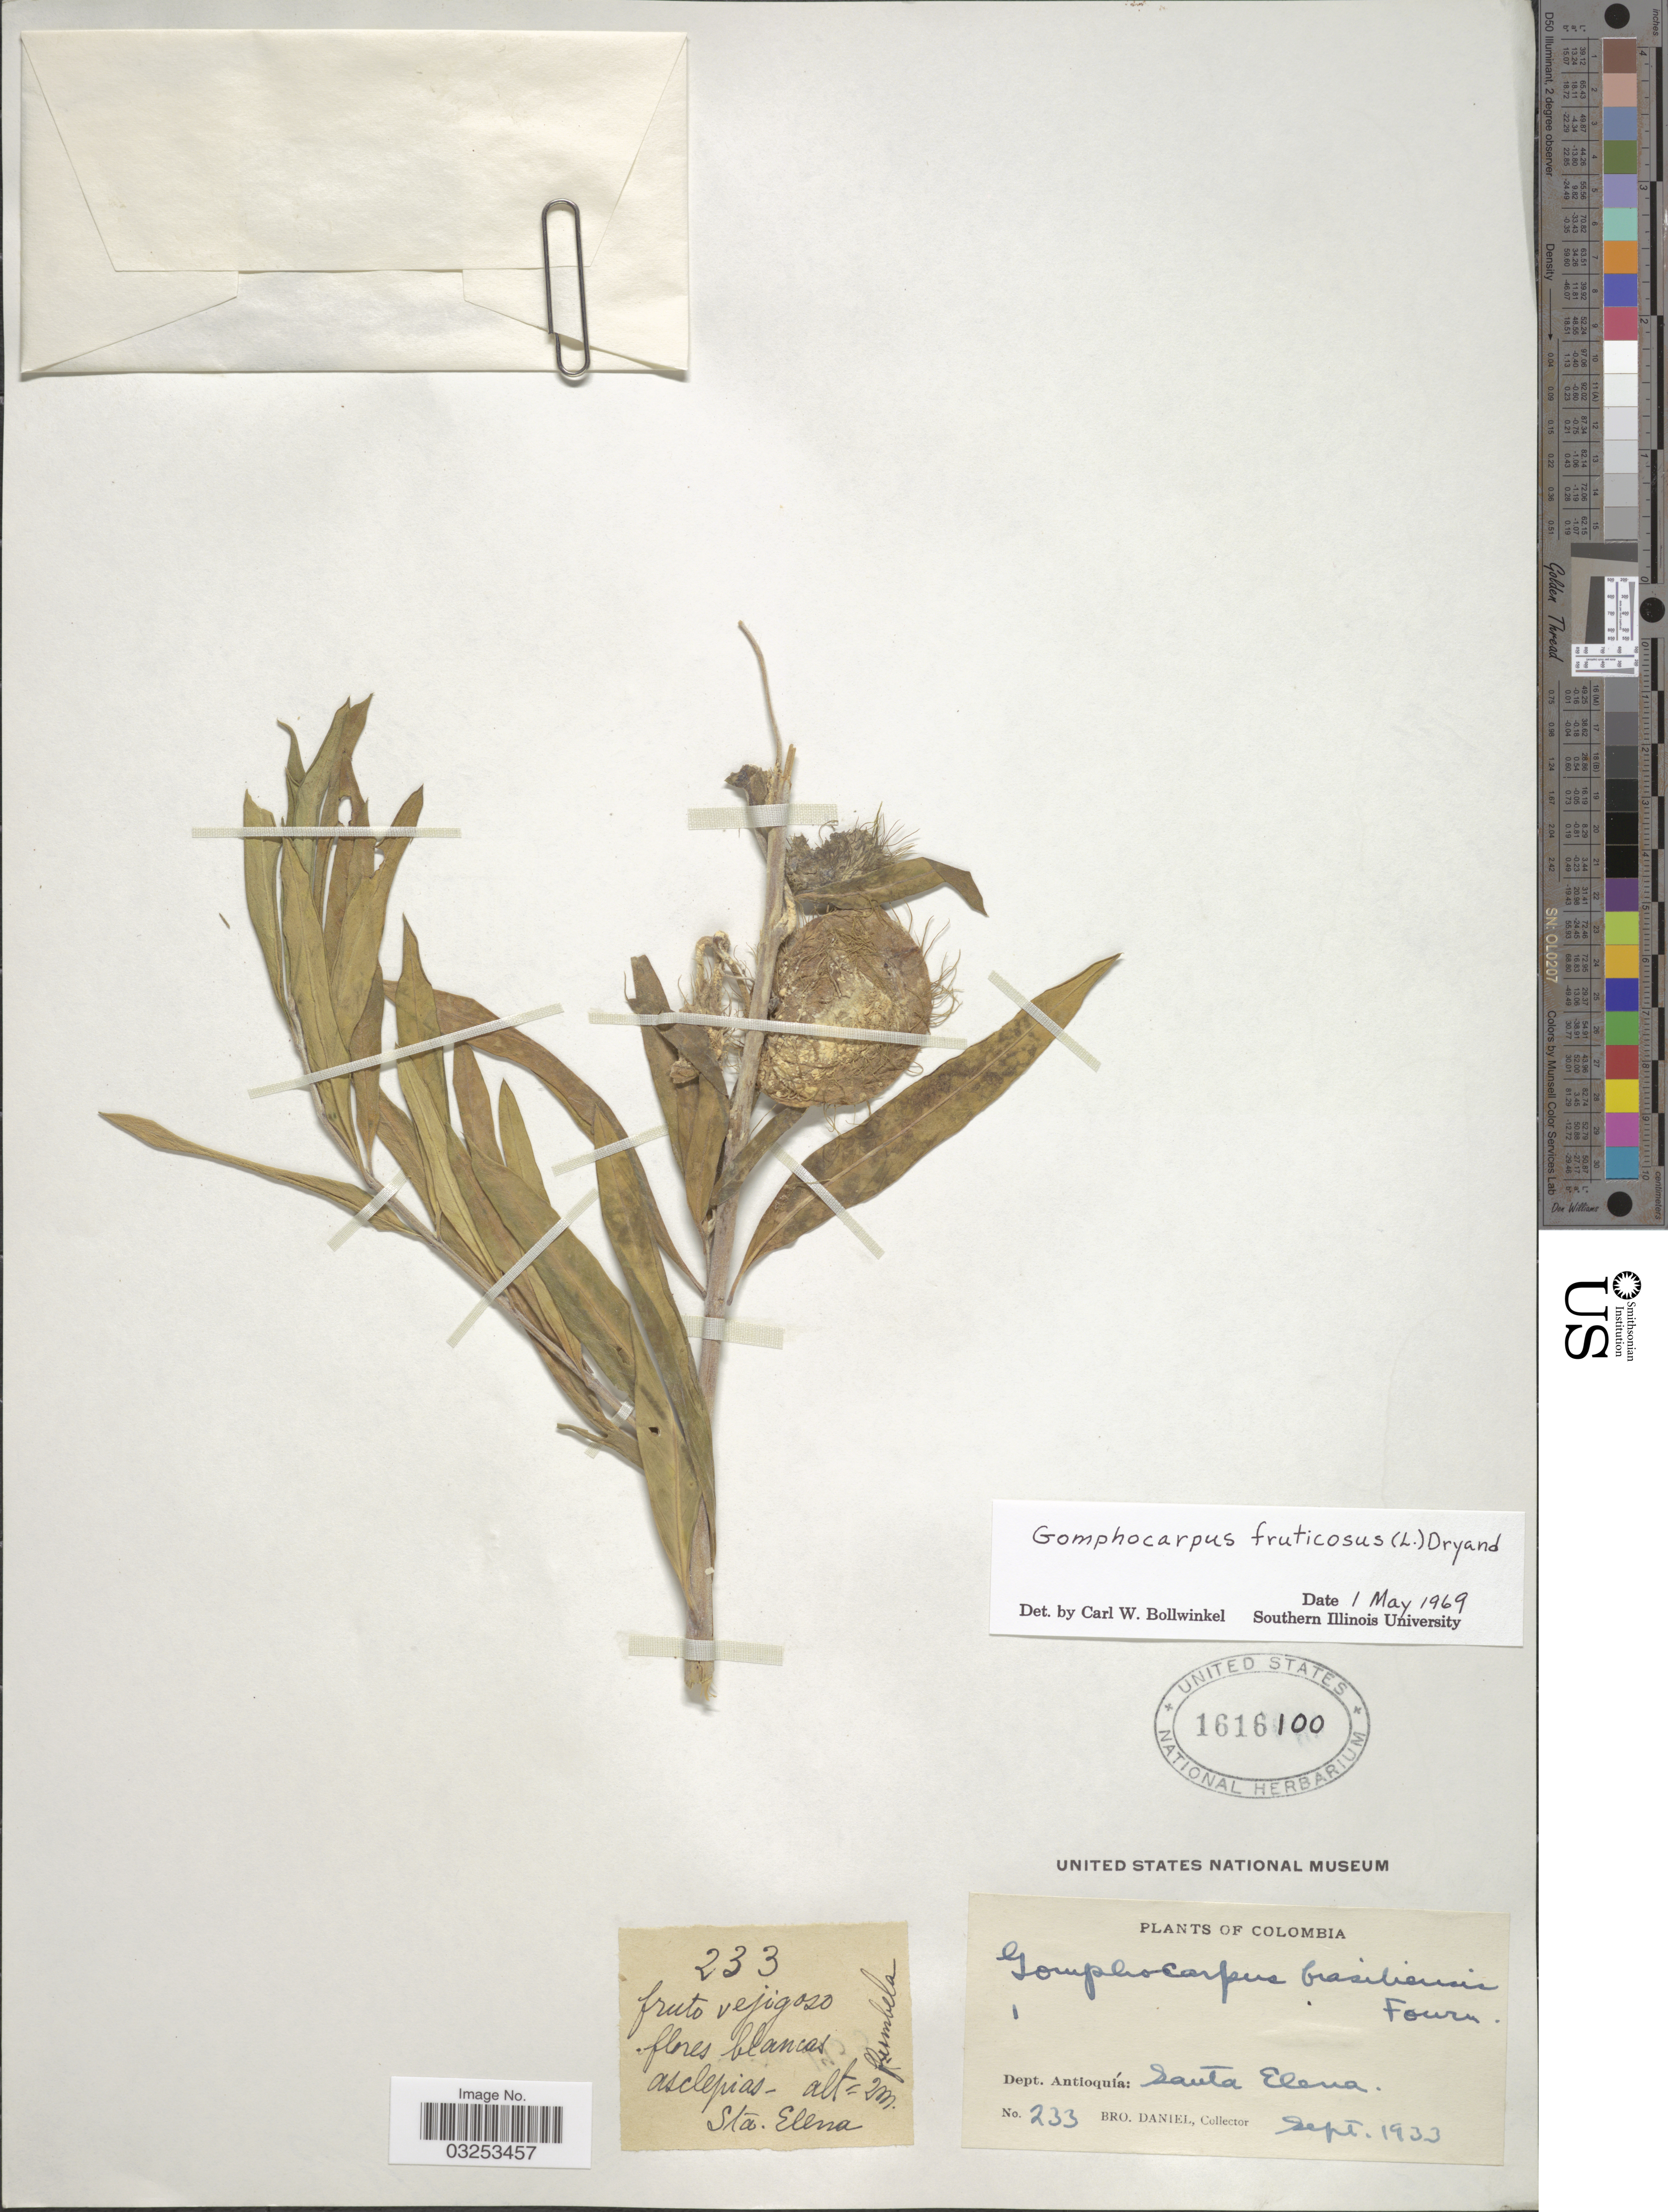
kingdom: Plantae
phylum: Tracheophyta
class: Magnoliopsida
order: Gentianales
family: Apocynaceae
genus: Gomphocarpus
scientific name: Gomphocarpus fruticosus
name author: (L.) W.T. Aiton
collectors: Bro. Daniel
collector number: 233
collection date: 1933-09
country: Colombia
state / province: Antioquia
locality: Dept. Antioquiá: Santa Elena.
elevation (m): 2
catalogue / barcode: US 1616100